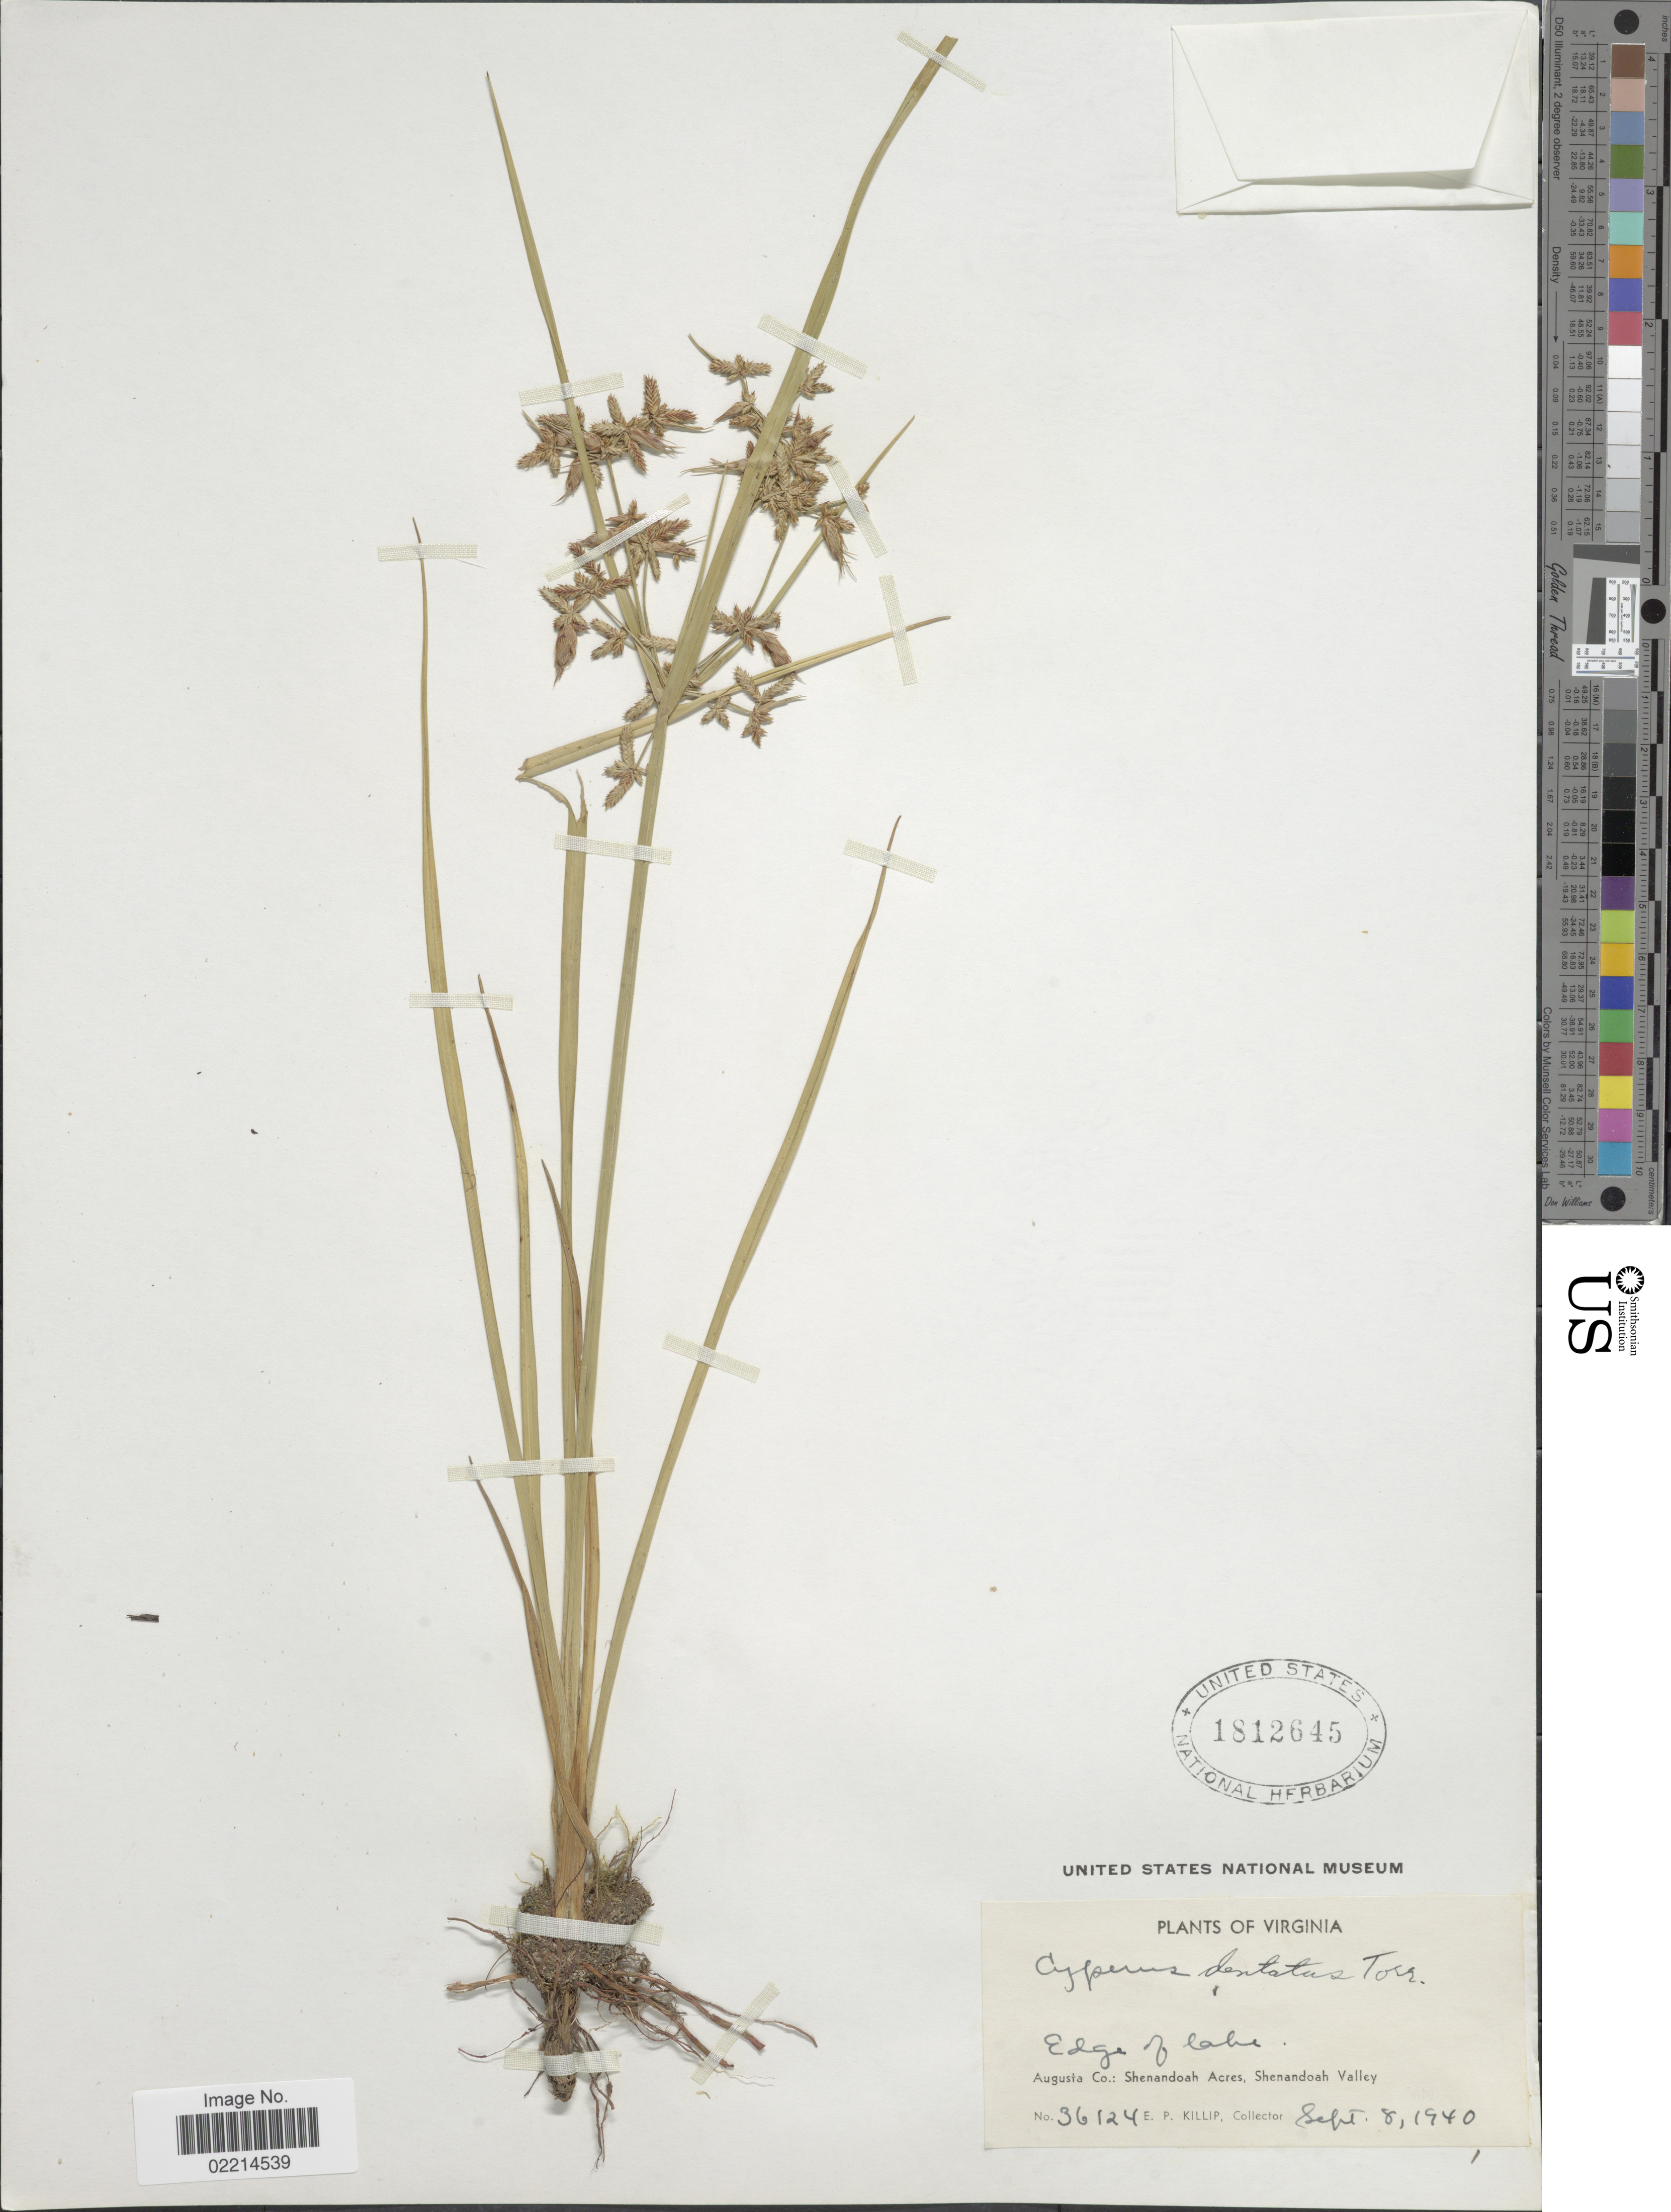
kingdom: Plantae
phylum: Tracheophyta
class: Liliopsida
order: Poales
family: Cyperaceae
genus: Cyperus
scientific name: Cyperus dentatus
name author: Torr.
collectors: E. P. Killip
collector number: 36124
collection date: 1940-09-07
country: United States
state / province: Virginia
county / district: Augusta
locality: Edge of lake, Augusta Co.: Shenandoah Acres, Shenandoah Valley.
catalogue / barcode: US 1812645